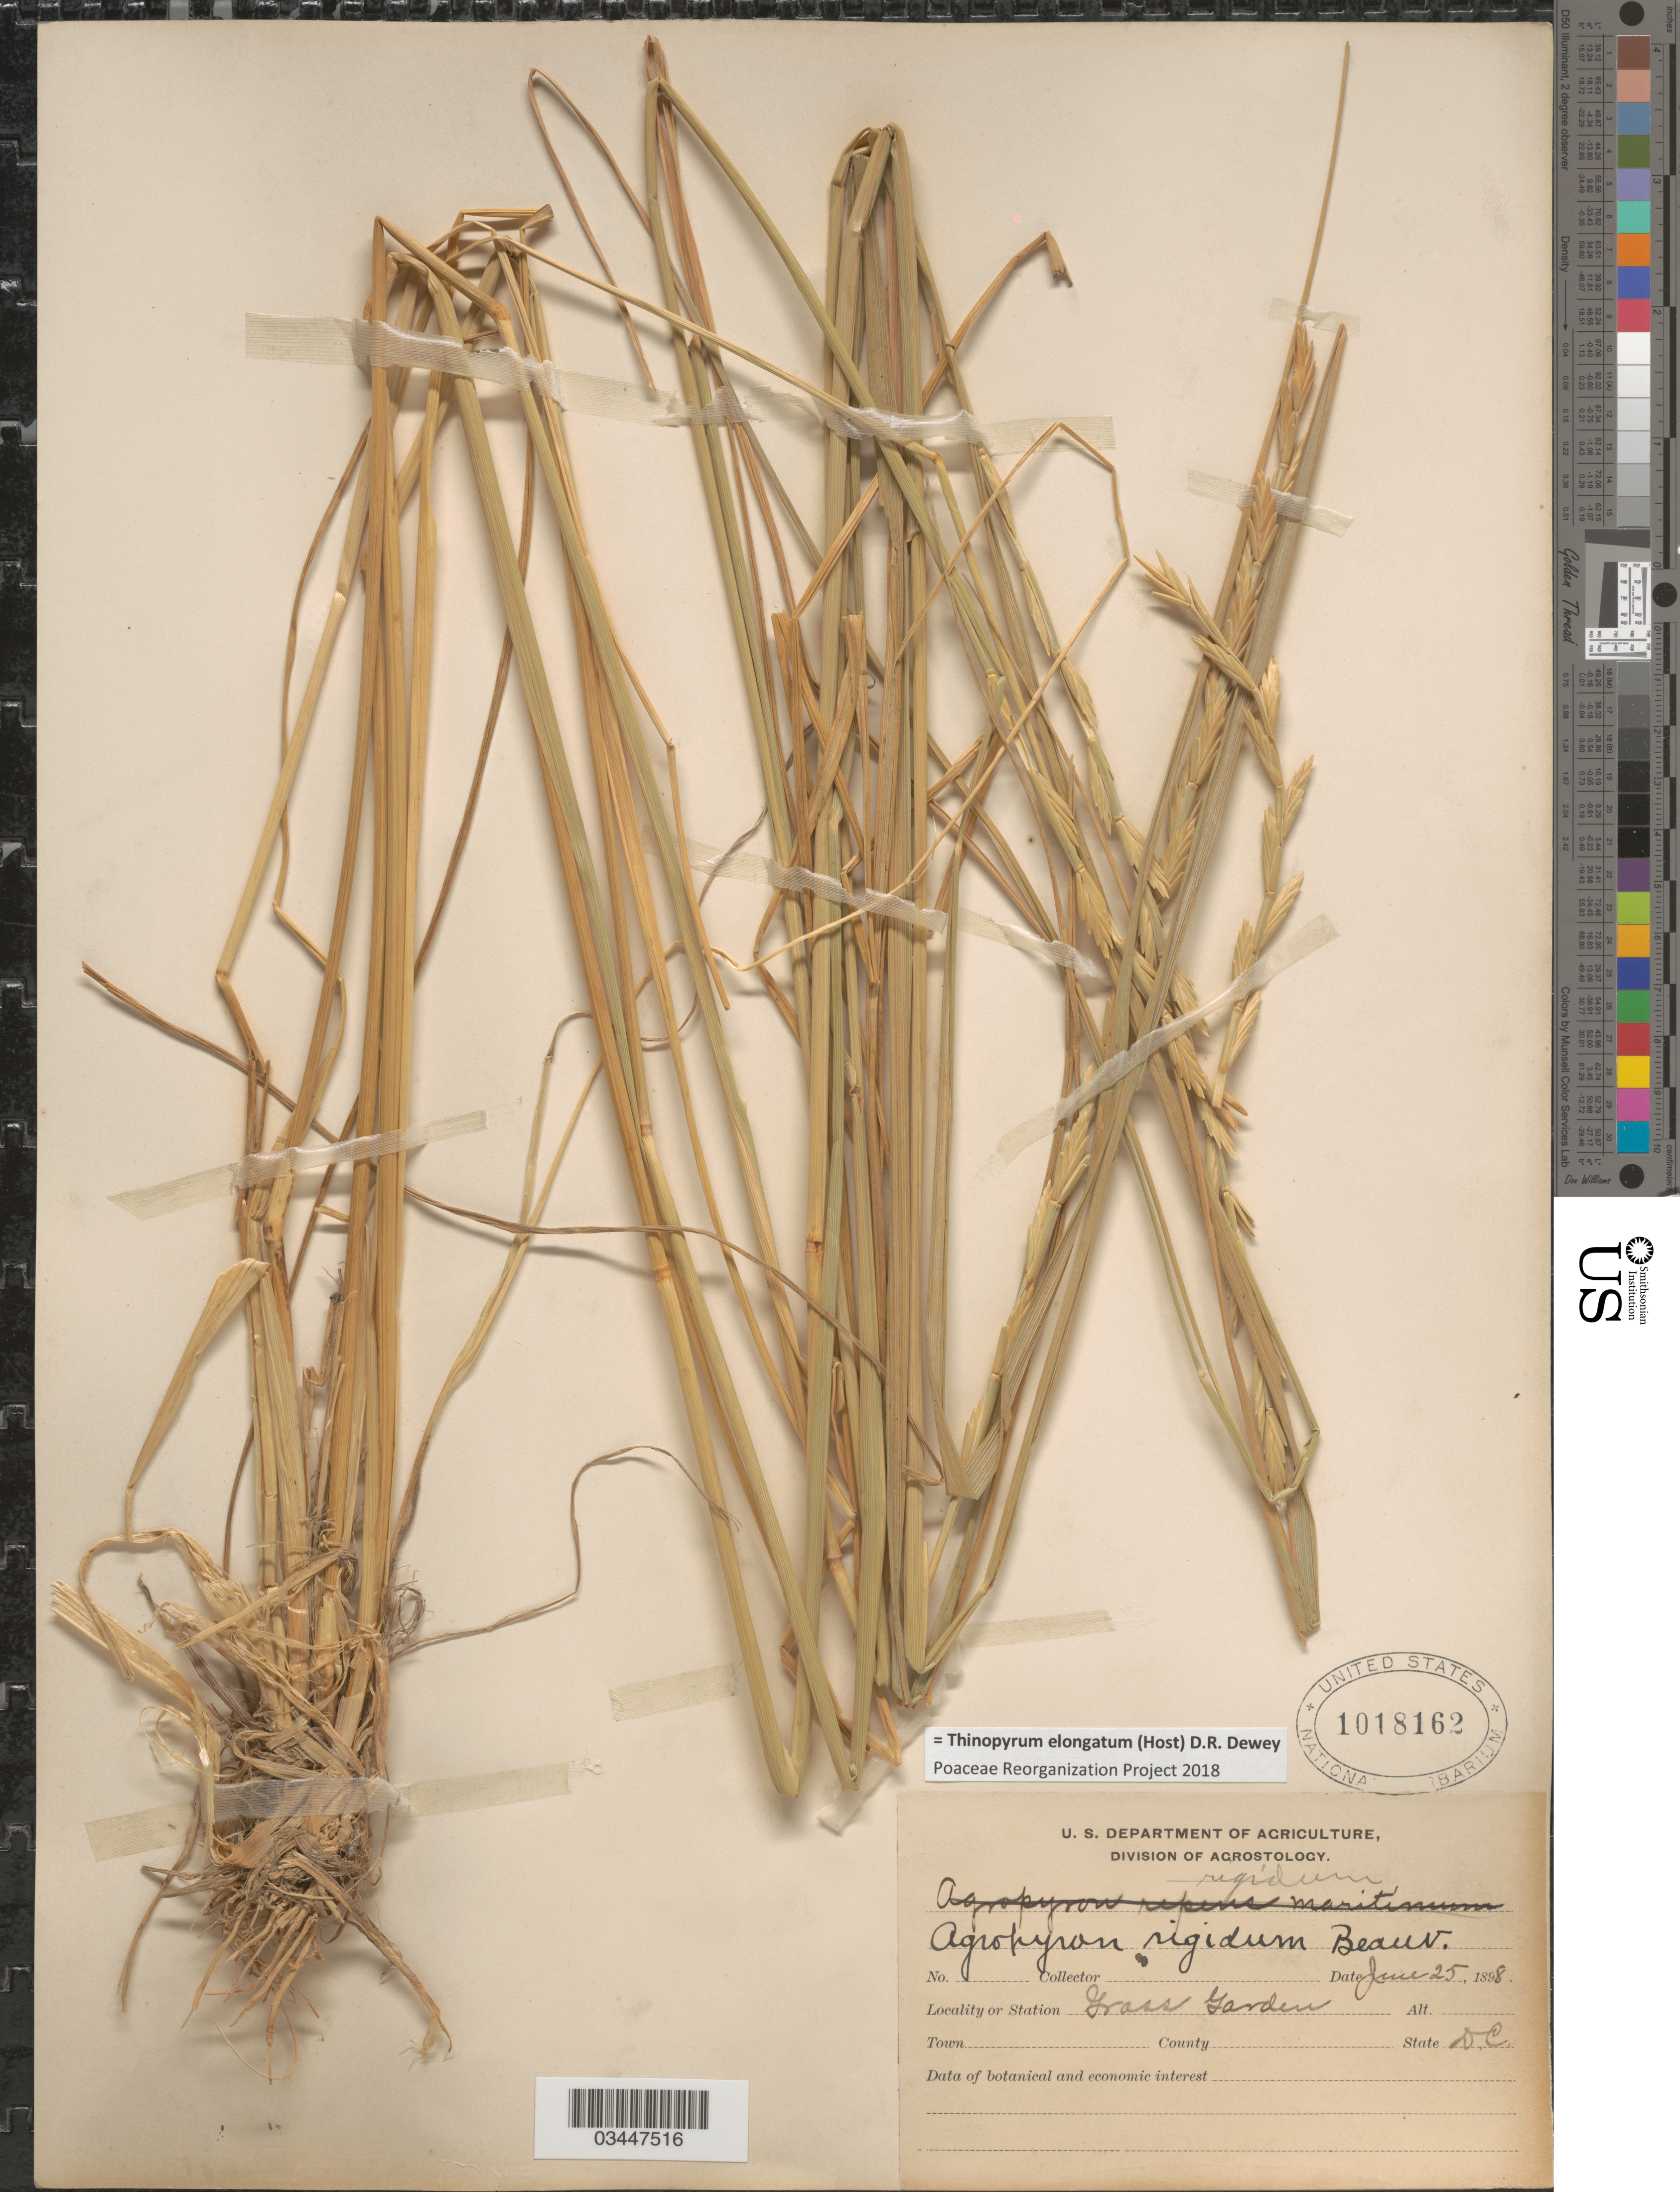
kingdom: Plantae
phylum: Tracheophyta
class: Liliopsida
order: Poales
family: Poaceae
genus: Thinopyrum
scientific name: Thinopyrum elongatum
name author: (Host) Barkworth & Dewey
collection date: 1898-06-25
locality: Grass Garden.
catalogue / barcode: US 1018162